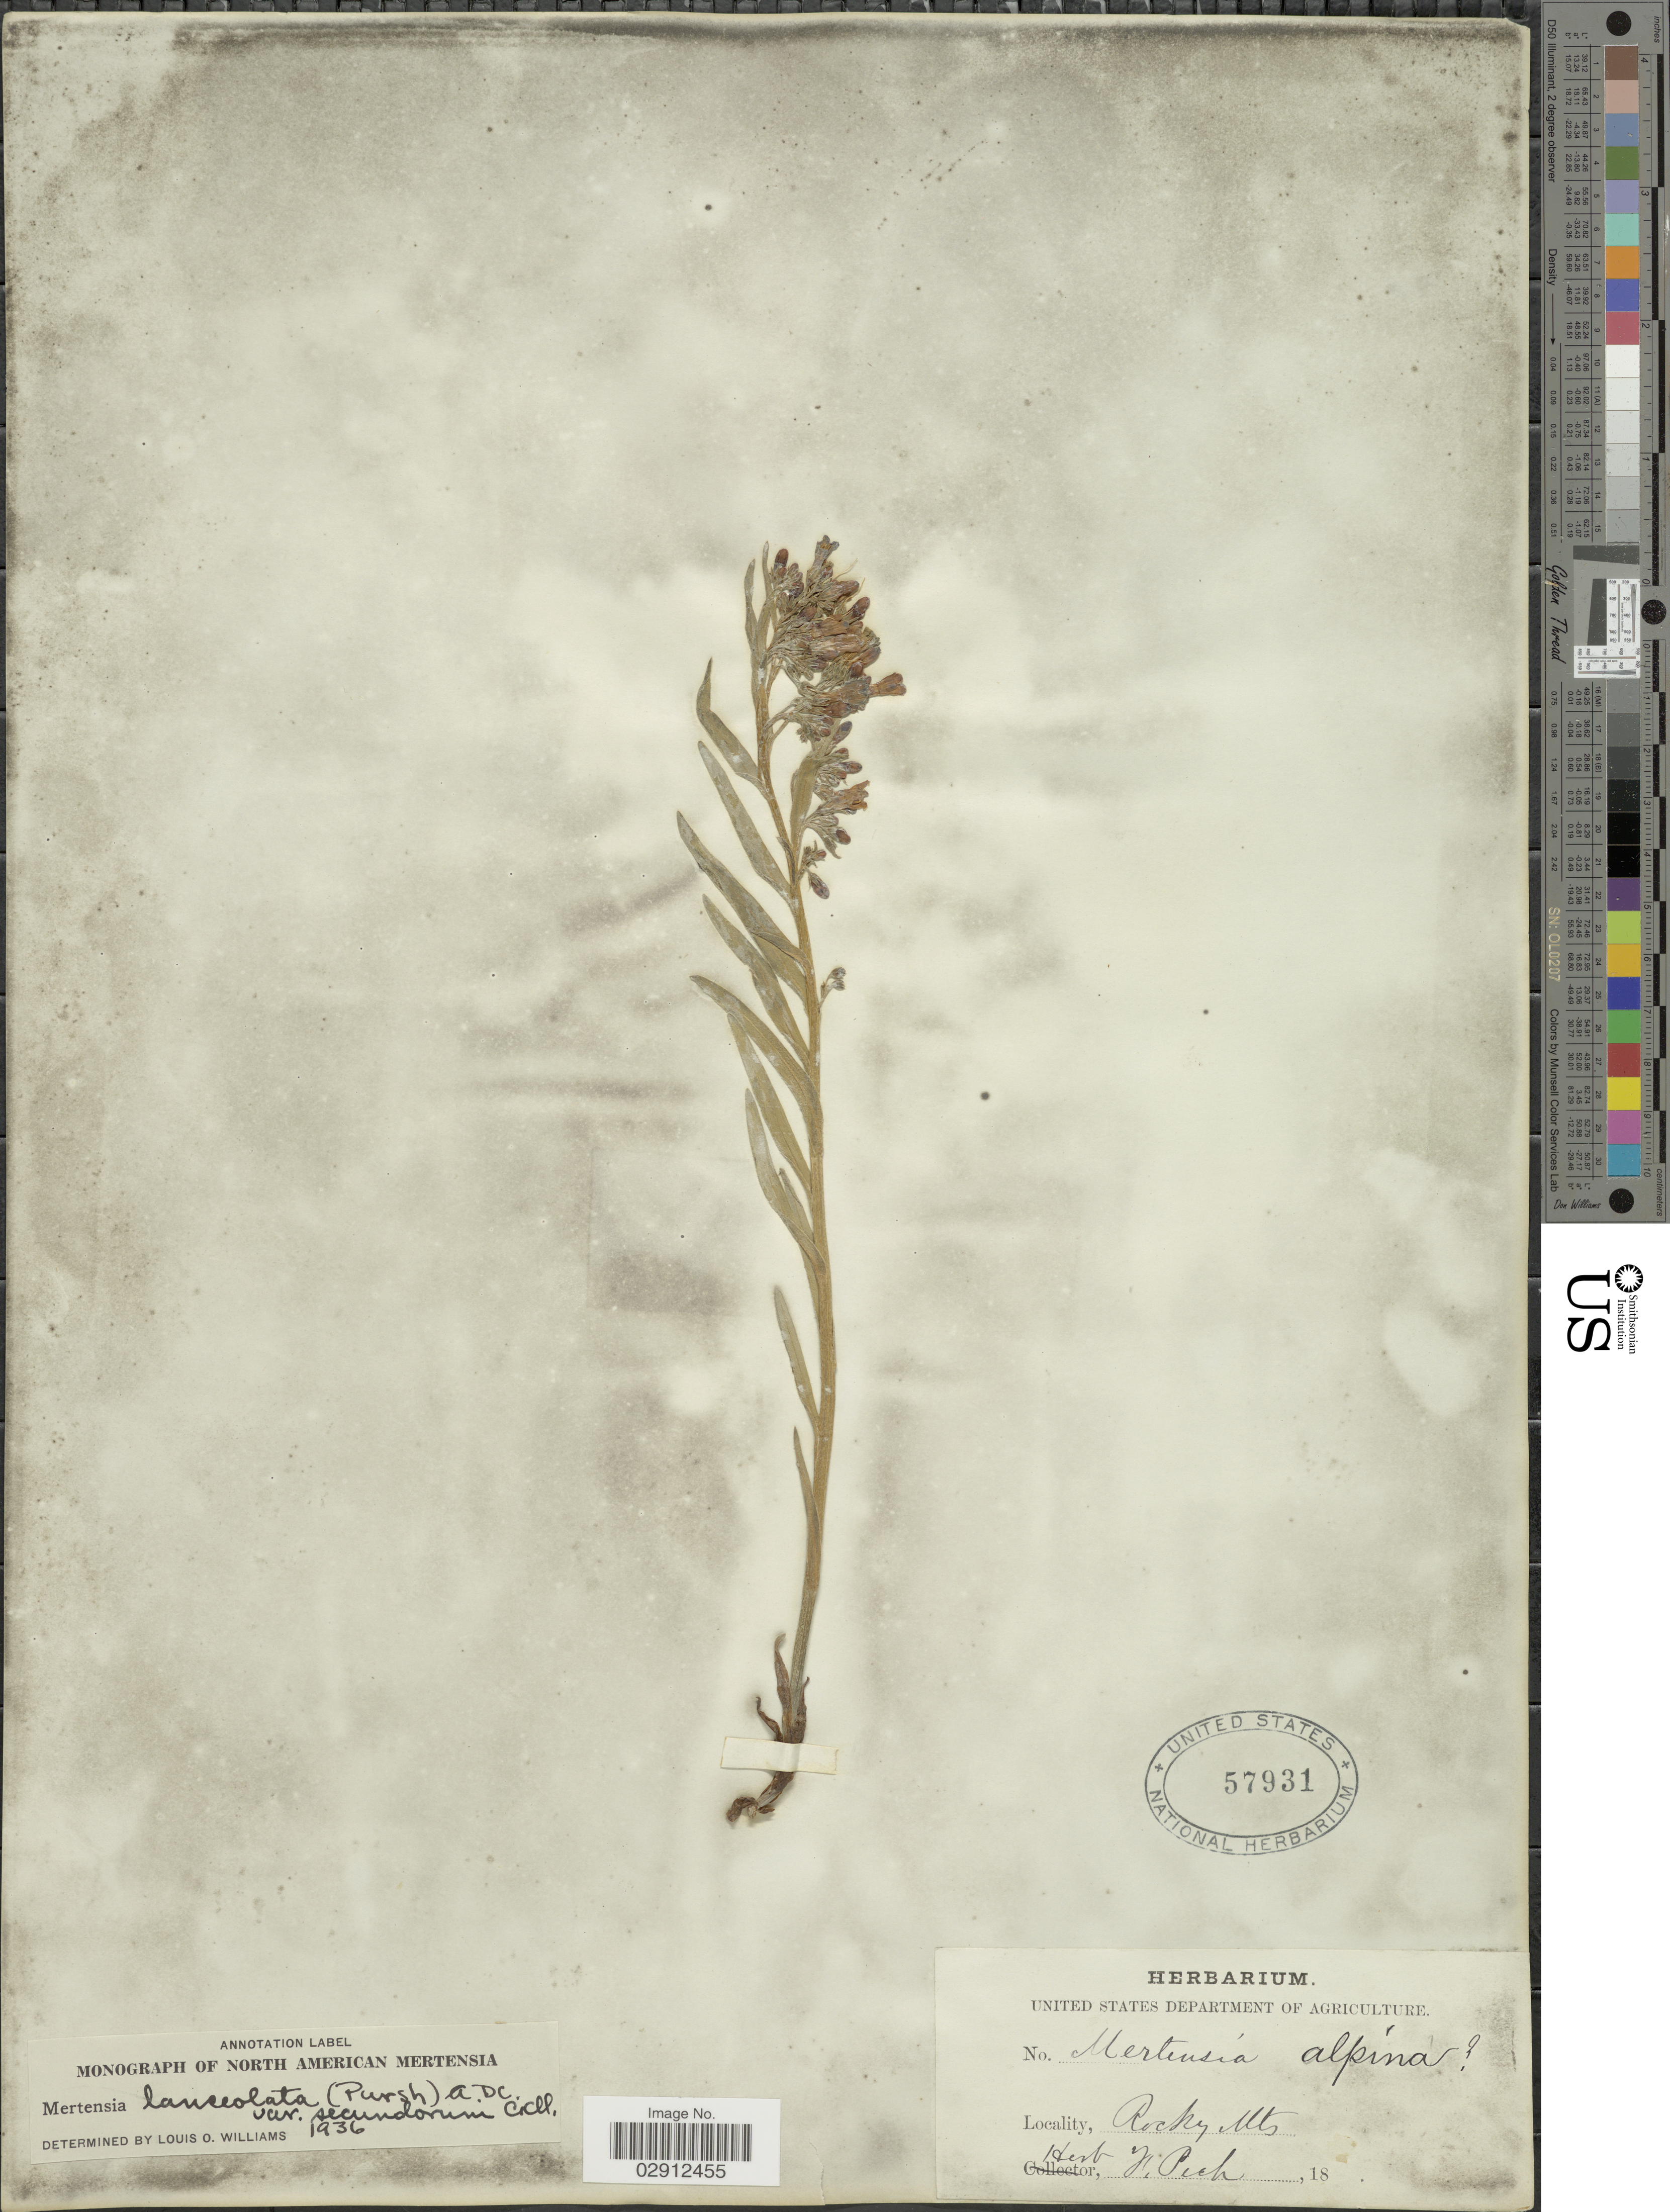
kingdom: Plantae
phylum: Tracheophyta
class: Magnoliopsida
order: Boraginales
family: Boraginaceae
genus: Mertensia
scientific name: Mertensia lanceolata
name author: (Pursh) DC. ex A. DC.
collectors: Ex herb. H. Pich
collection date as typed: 18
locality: Rocky Mts.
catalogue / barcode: US 57931